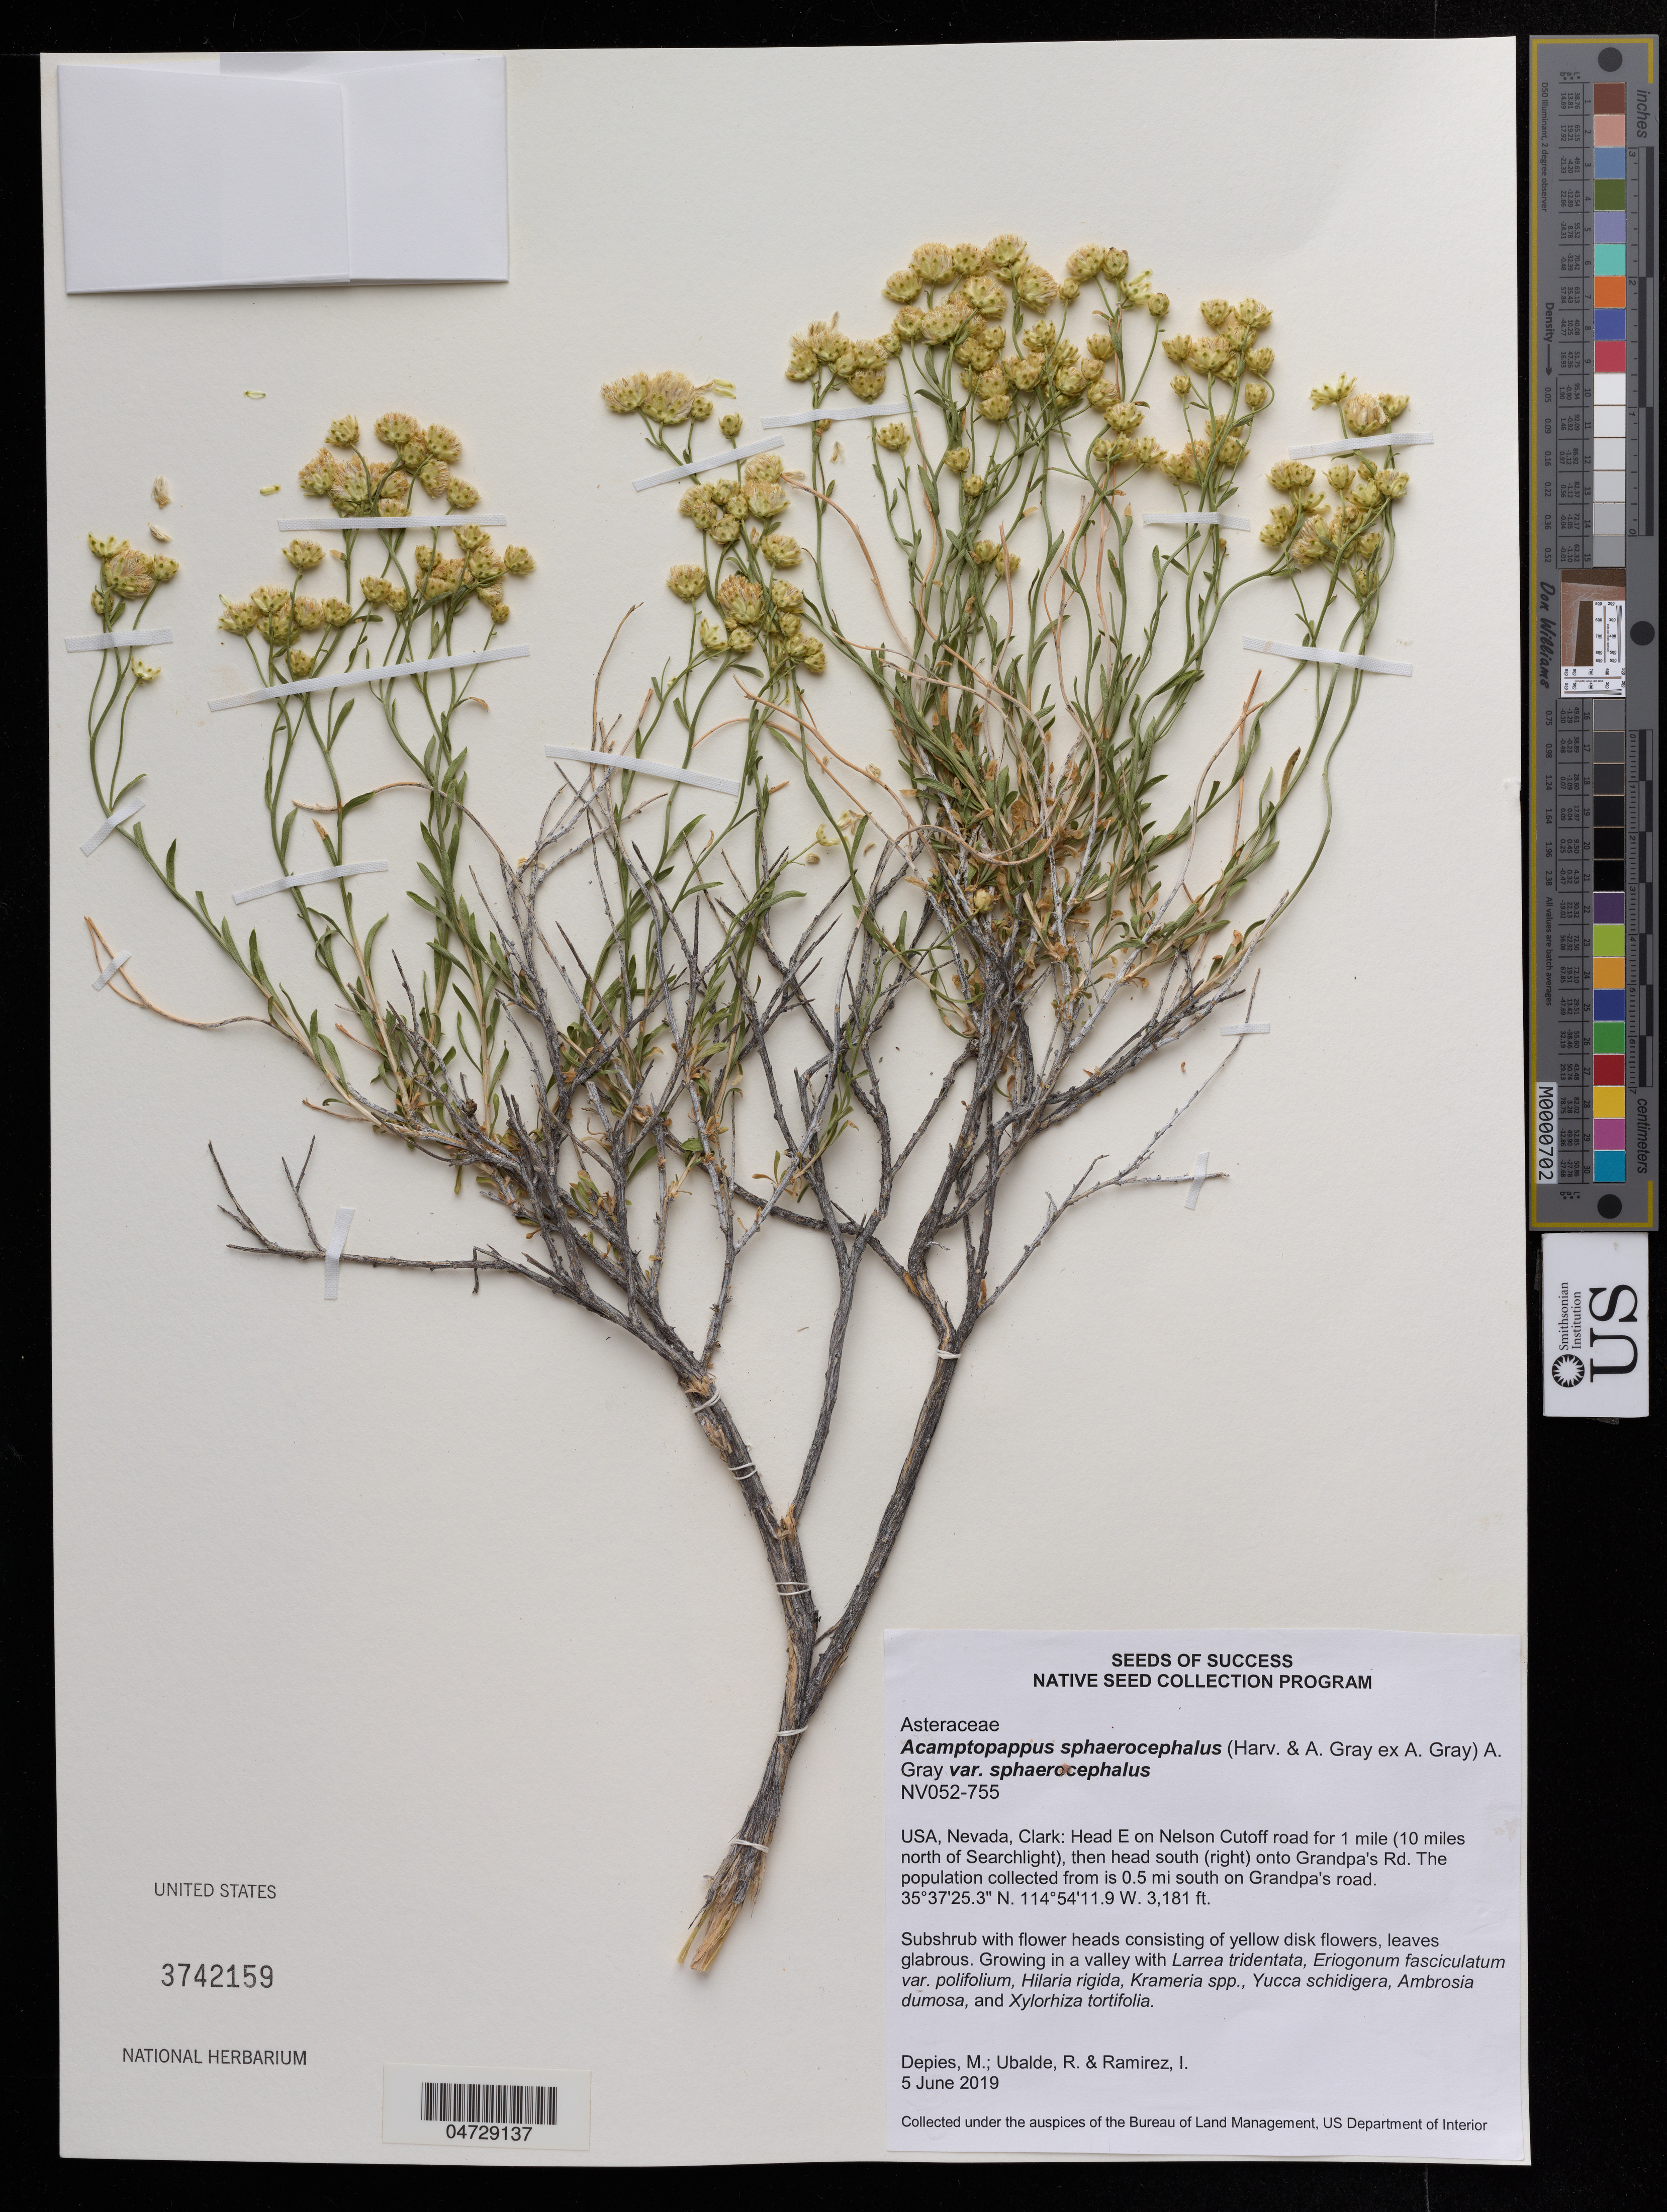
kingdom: Plantae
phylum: Tracheophyta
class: Magnoliopsida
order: Asterales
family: Asteraceae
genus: Acamptopappus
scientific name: Acamptopappus sphaerocephalus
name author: A. Gray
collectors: M. Depies, R. Ubalde & I. Ramírez M.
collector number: NV052-755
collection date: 2019-06-05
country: United States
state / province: Nevada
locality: Clark: Head E on Nelson Cutoff road for 1 mile (10 miles north of Searchlight), then head south (right) onto Grandpa's Rd. The population collected from is 0.5 mi south of Grandpa's road.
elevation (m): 970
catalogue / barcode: US 3742159